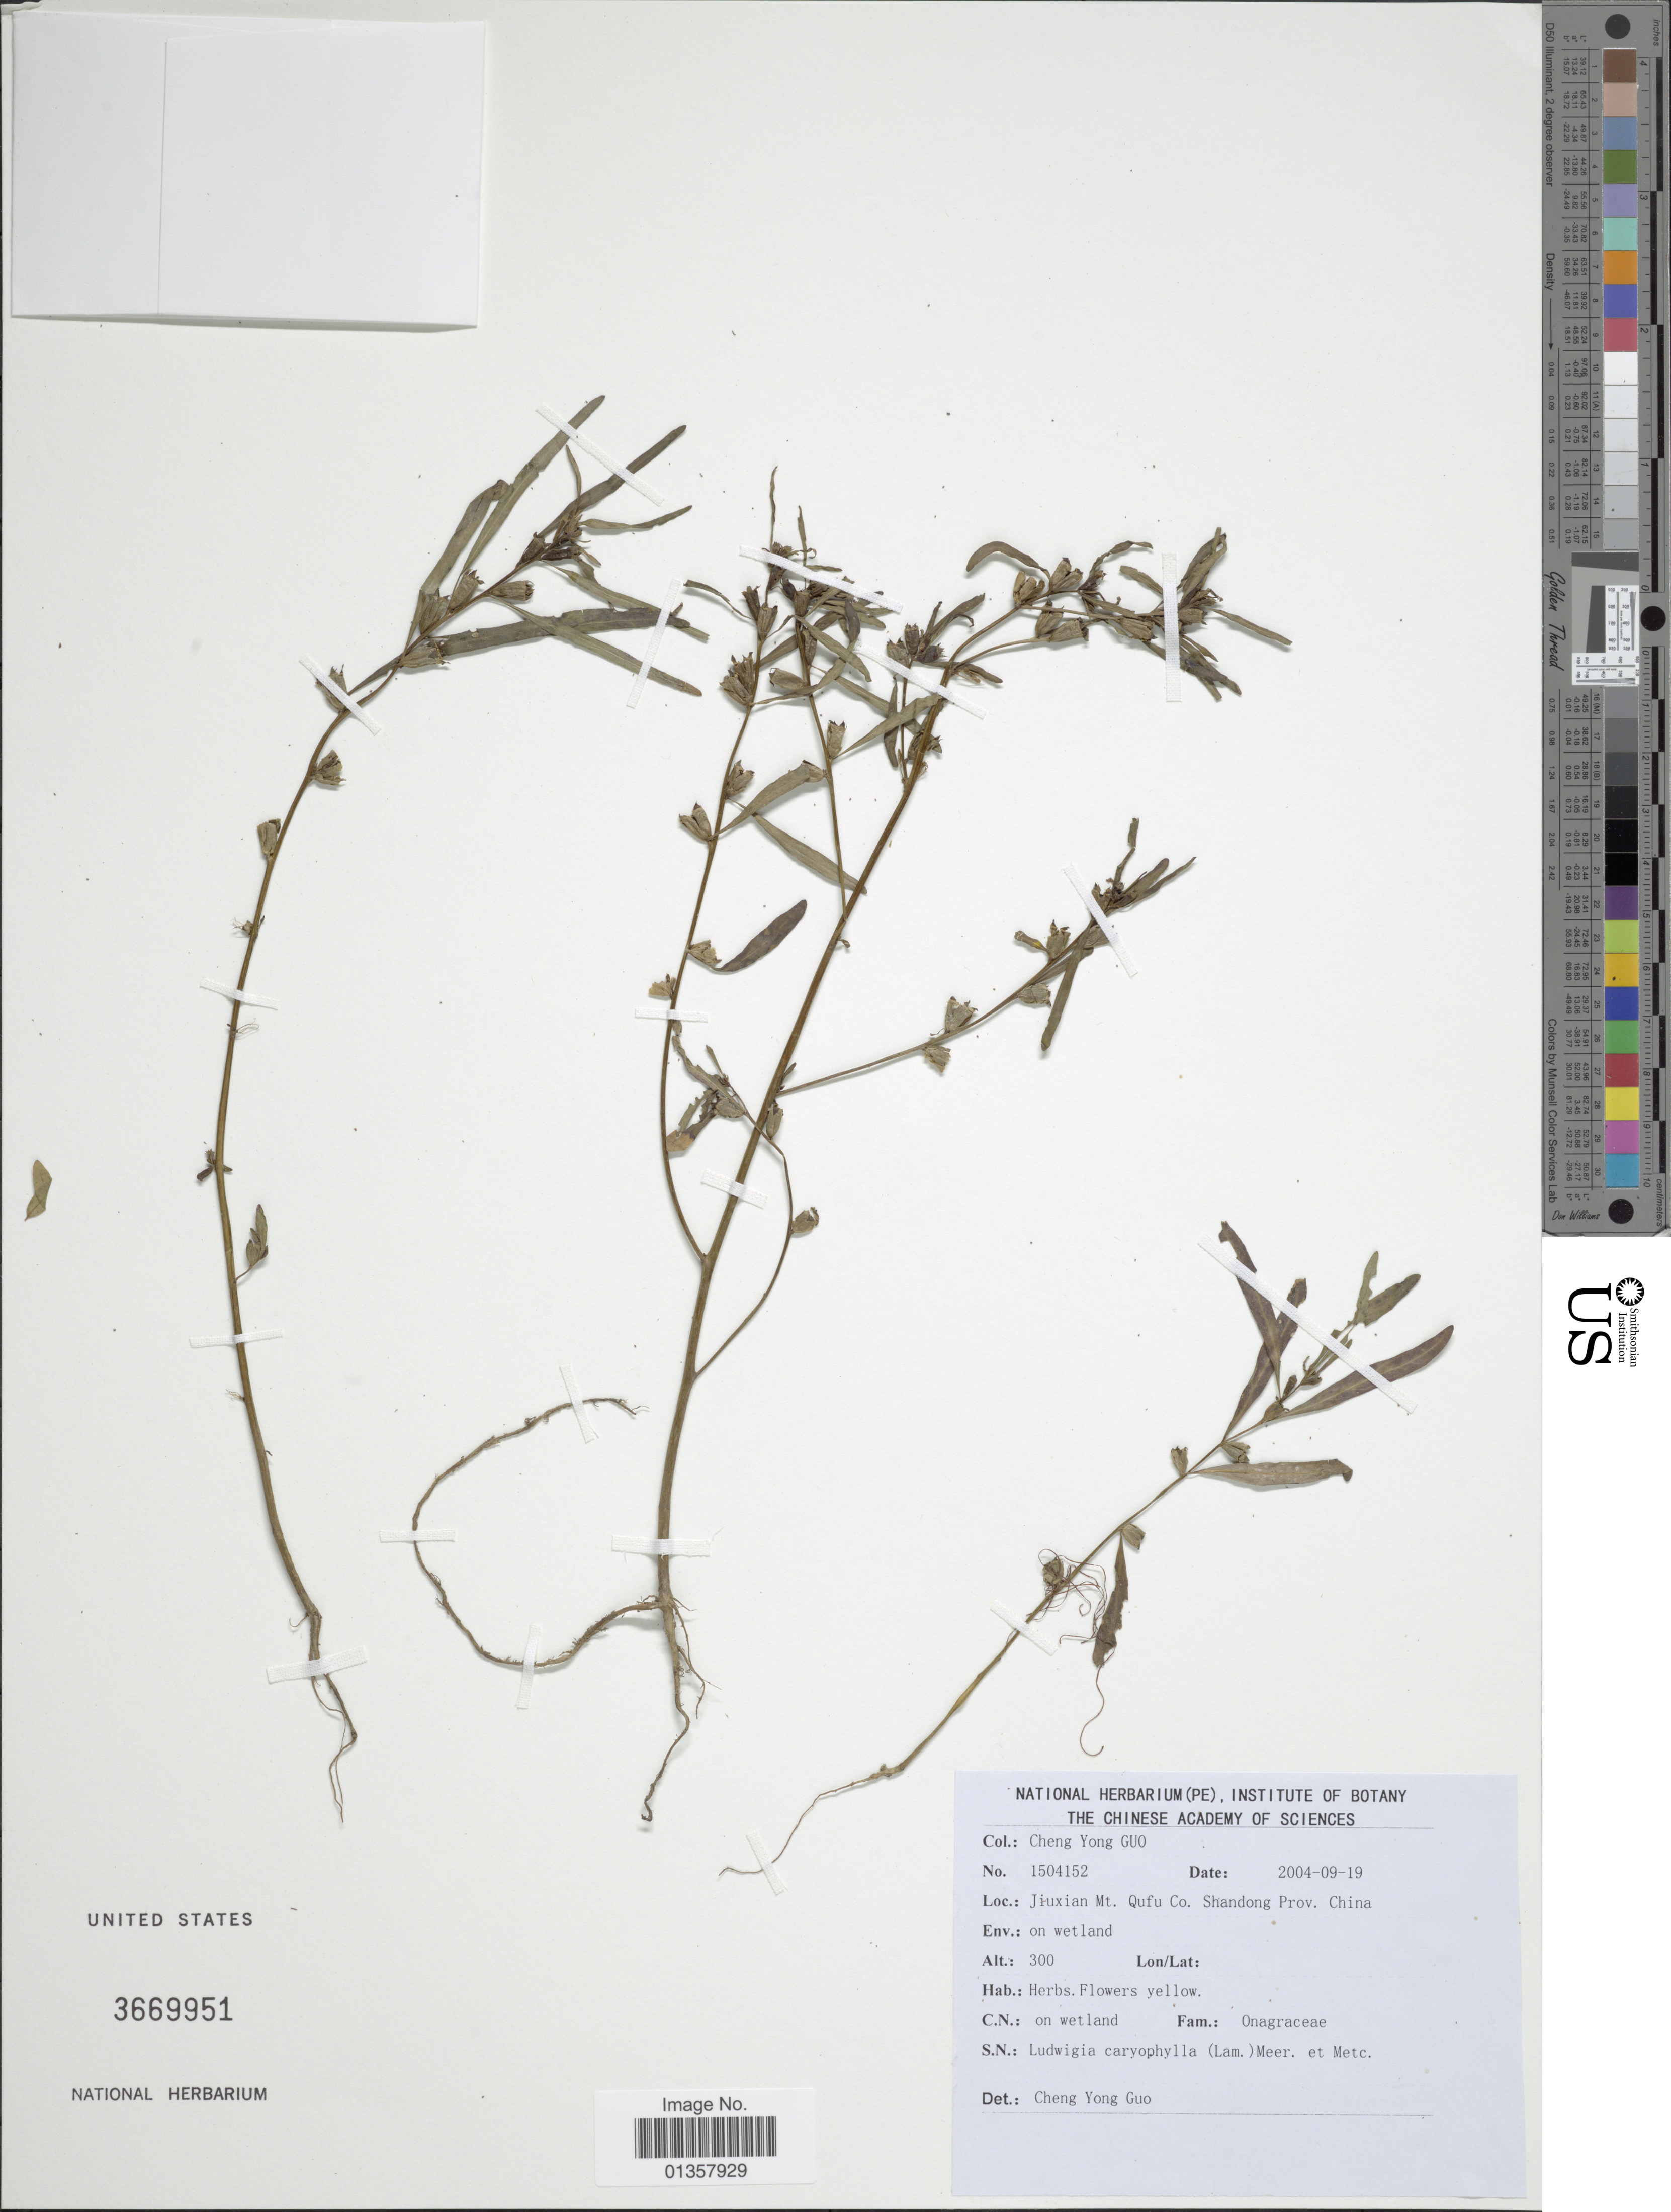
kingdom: Plantae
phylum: Tracheophyta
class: Magnoliopsida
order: Myrtales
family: Onagraceae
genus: Ludwigia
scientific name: Ludwigia perennis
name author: L.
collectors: Guo Chengyong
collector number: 1504152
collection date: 2004-09-19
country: China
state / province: Shandong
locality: Jiuxian Mt. Qufu Co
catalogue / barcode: US 3669951